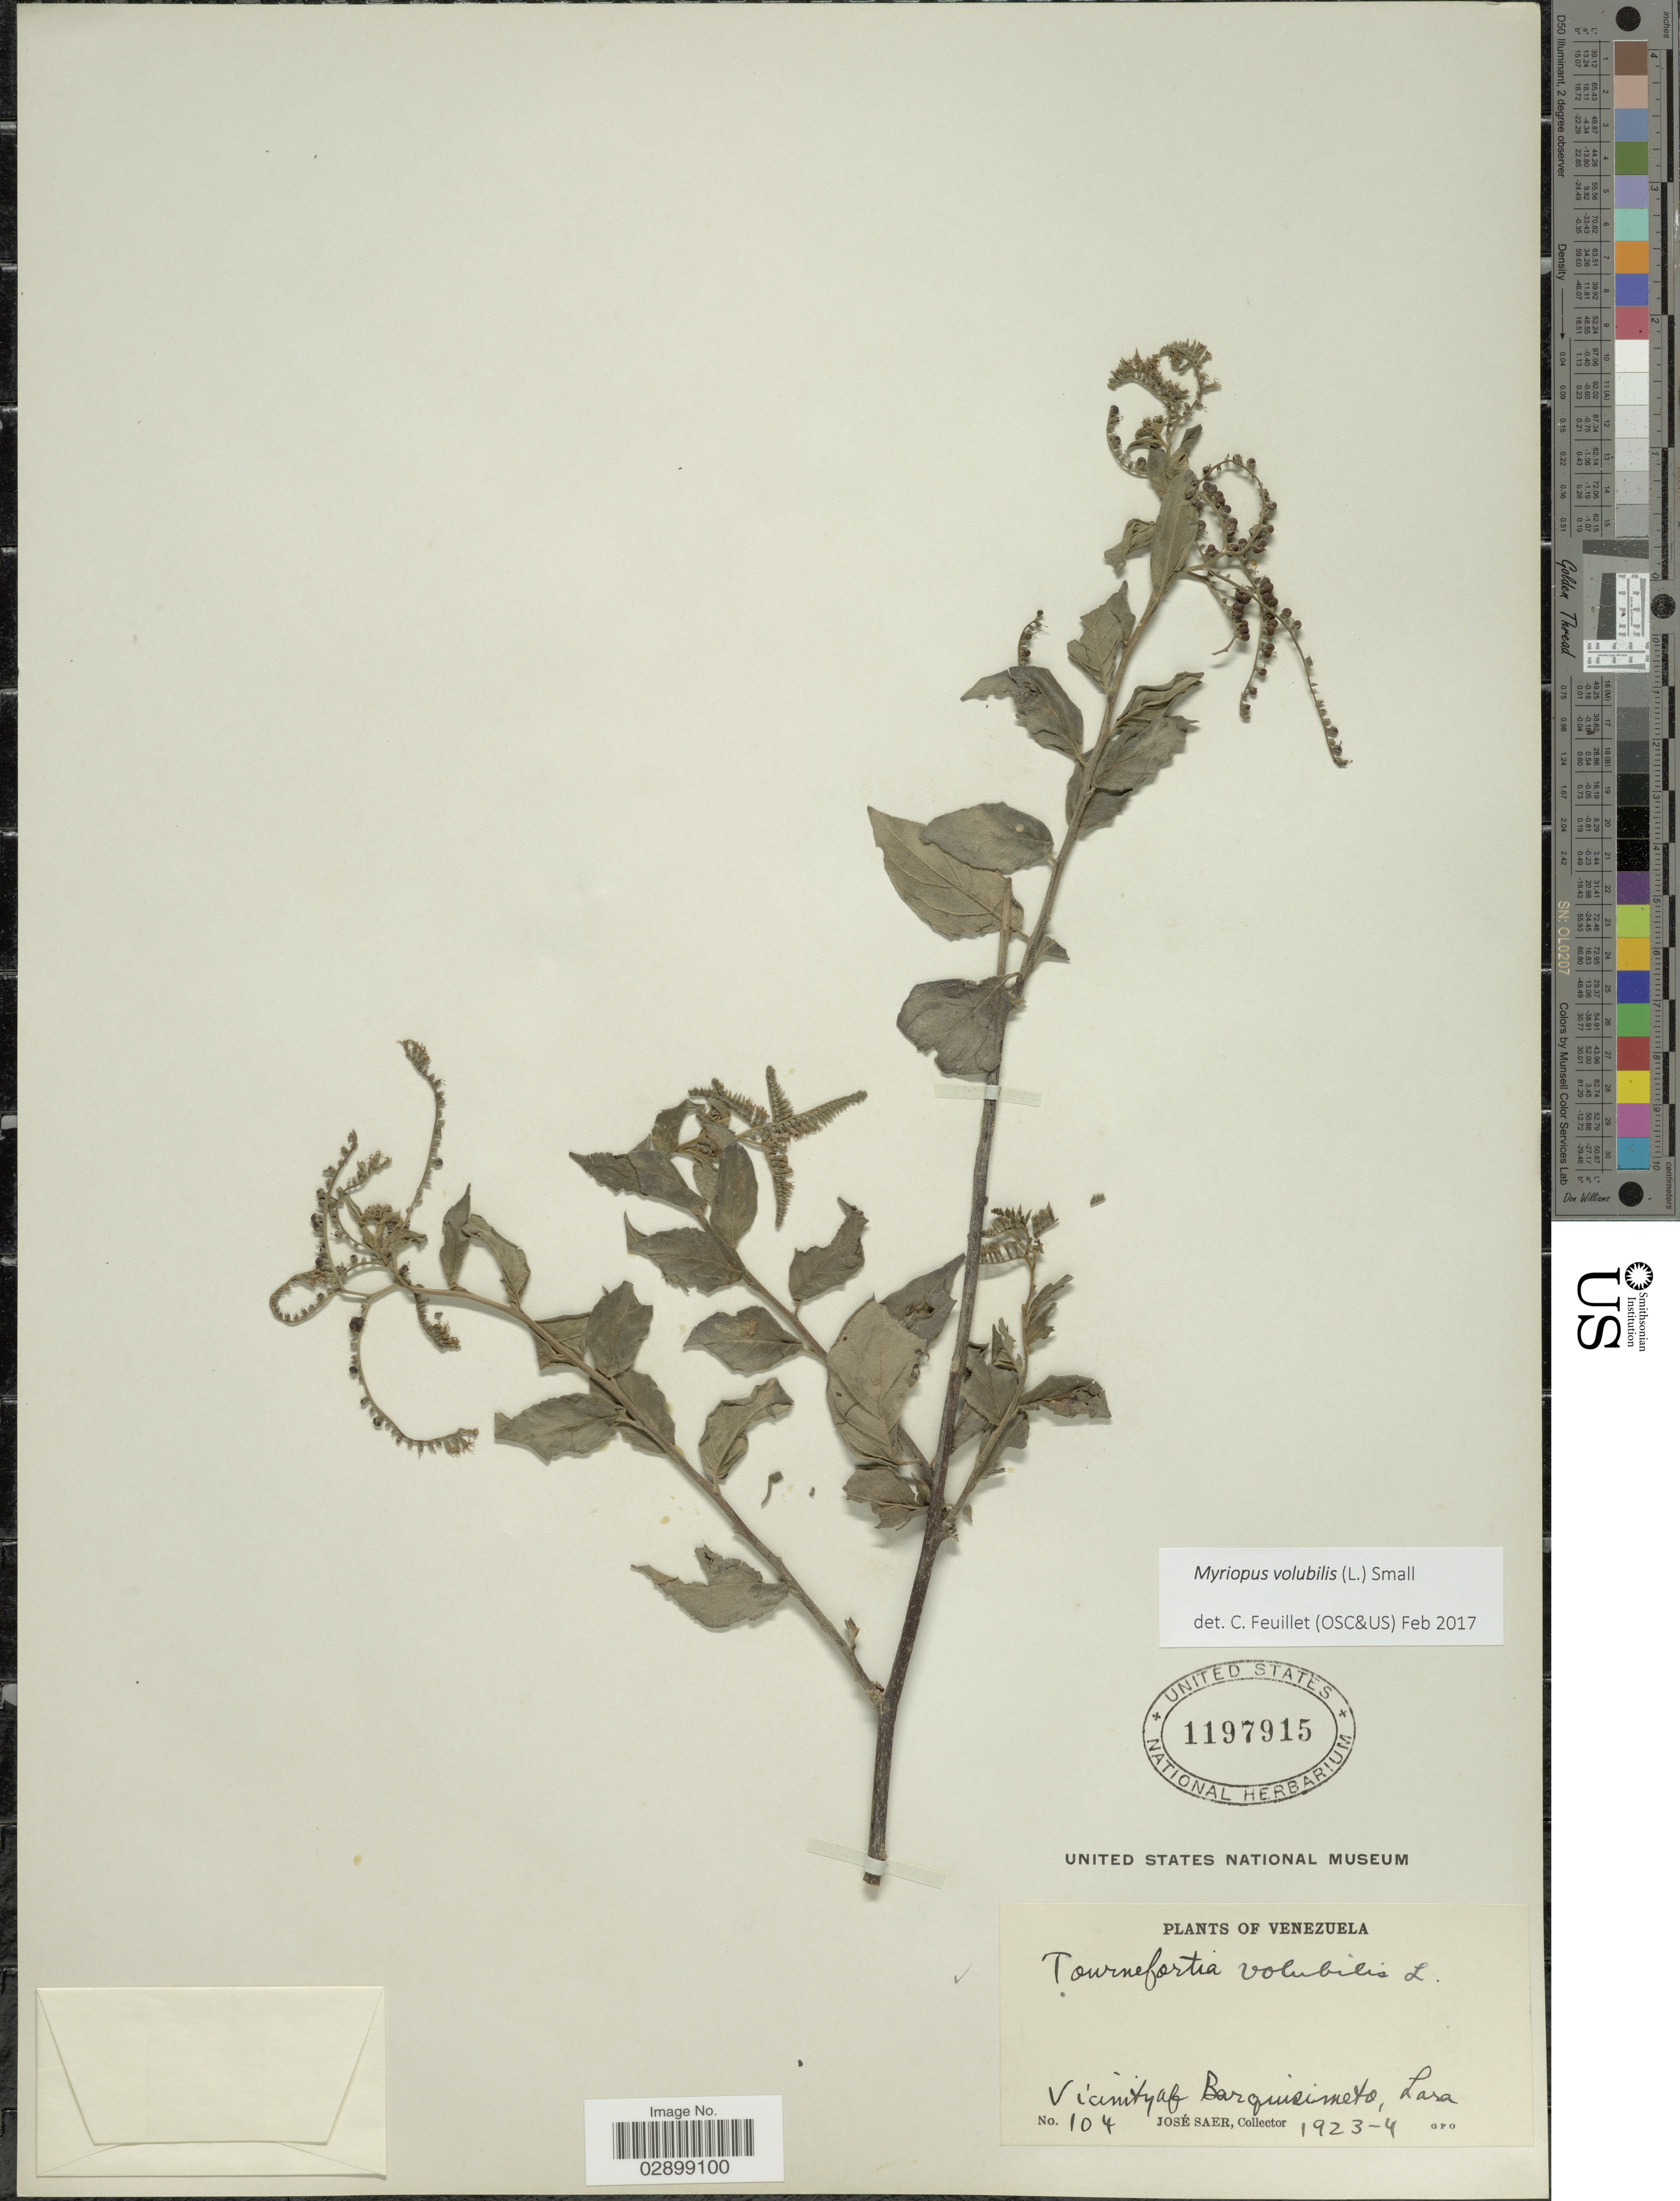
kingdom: Plantae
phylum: Tracheophyta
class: Magnoliopsida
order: Boraginales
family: Heliotropiaceae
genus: Myriopus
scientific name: Myriopus volubilis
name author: (L.) Small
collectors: J. Saer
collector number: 104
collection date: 1923-04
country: Venezuela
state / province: Lara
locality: Vicinity of Barquisimeto.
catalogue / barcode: US 1197915